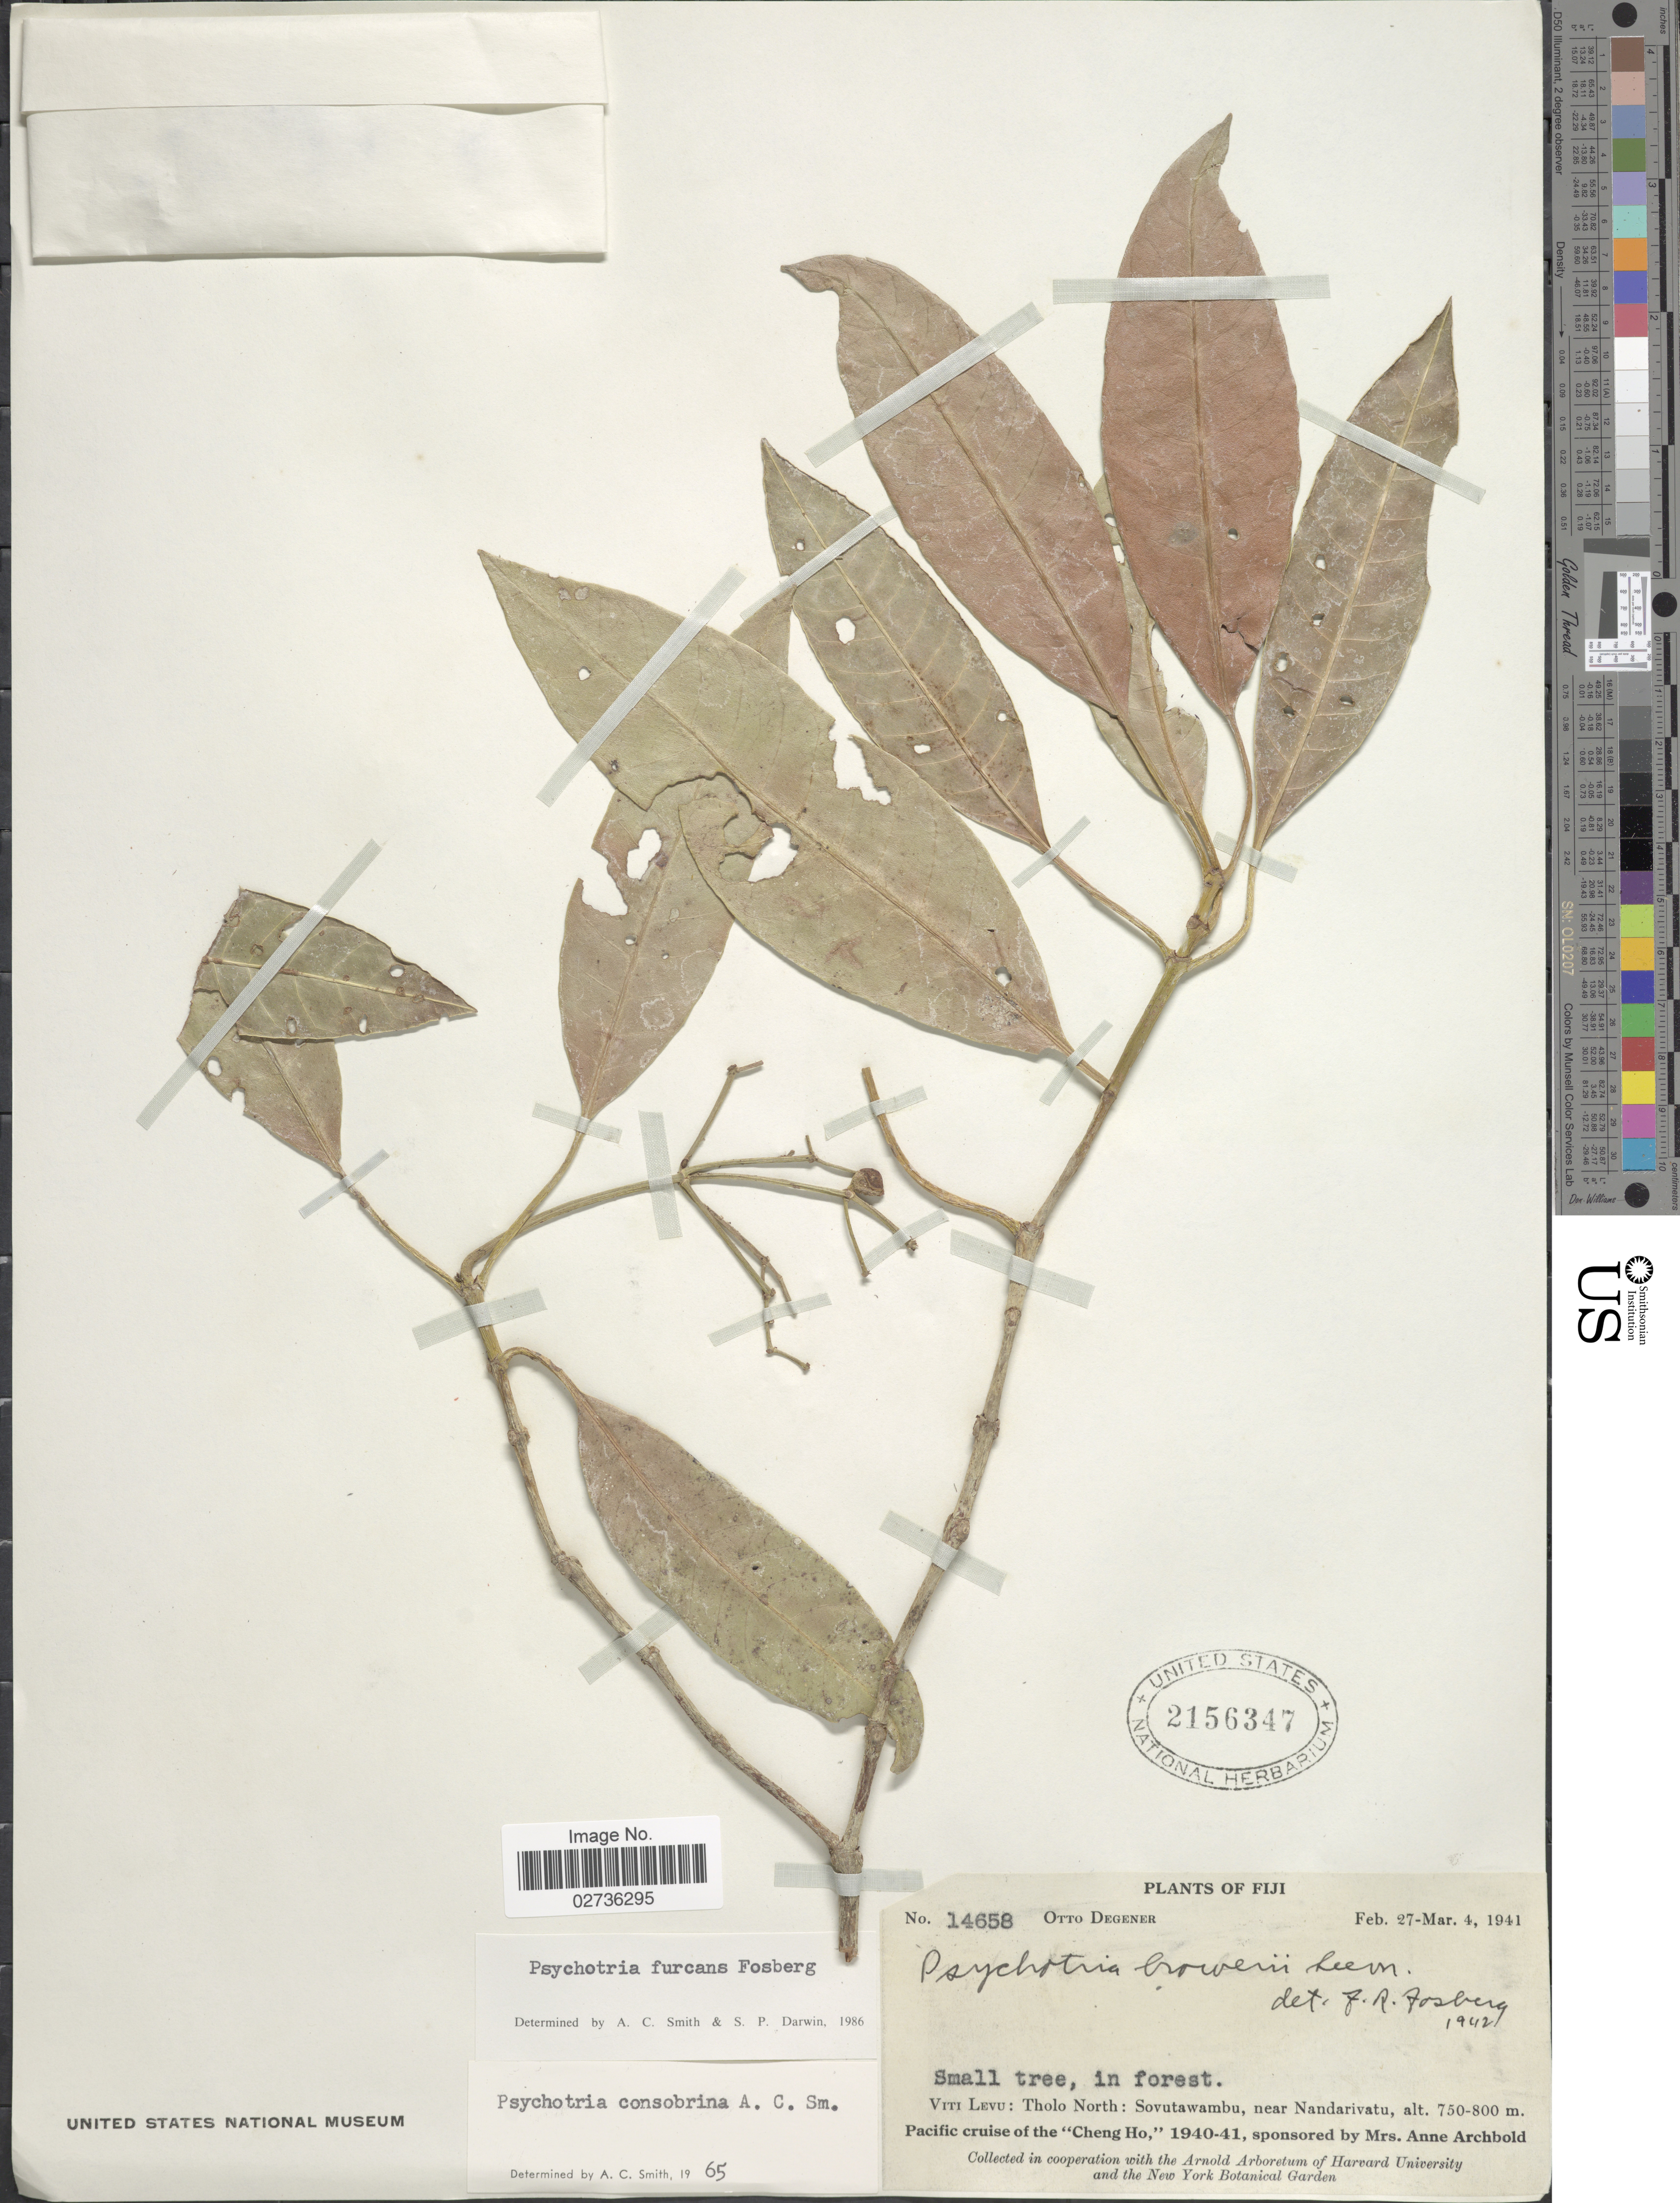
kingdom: Plantae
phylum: Tracheophyta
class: Magnoliopsida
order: Gentianales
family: Rubiaceae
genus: Psychotria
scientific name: Psychotria furcans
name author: Fosberg in A.C. Sm.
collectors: O. Degener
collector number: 14658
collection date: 1941-02-27/1941-03-04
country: Fiji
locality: In forest. Viti Levu: Tholo North: Sovutawambu, near Nandarivatu.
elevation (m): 750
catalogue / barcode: US 2156347